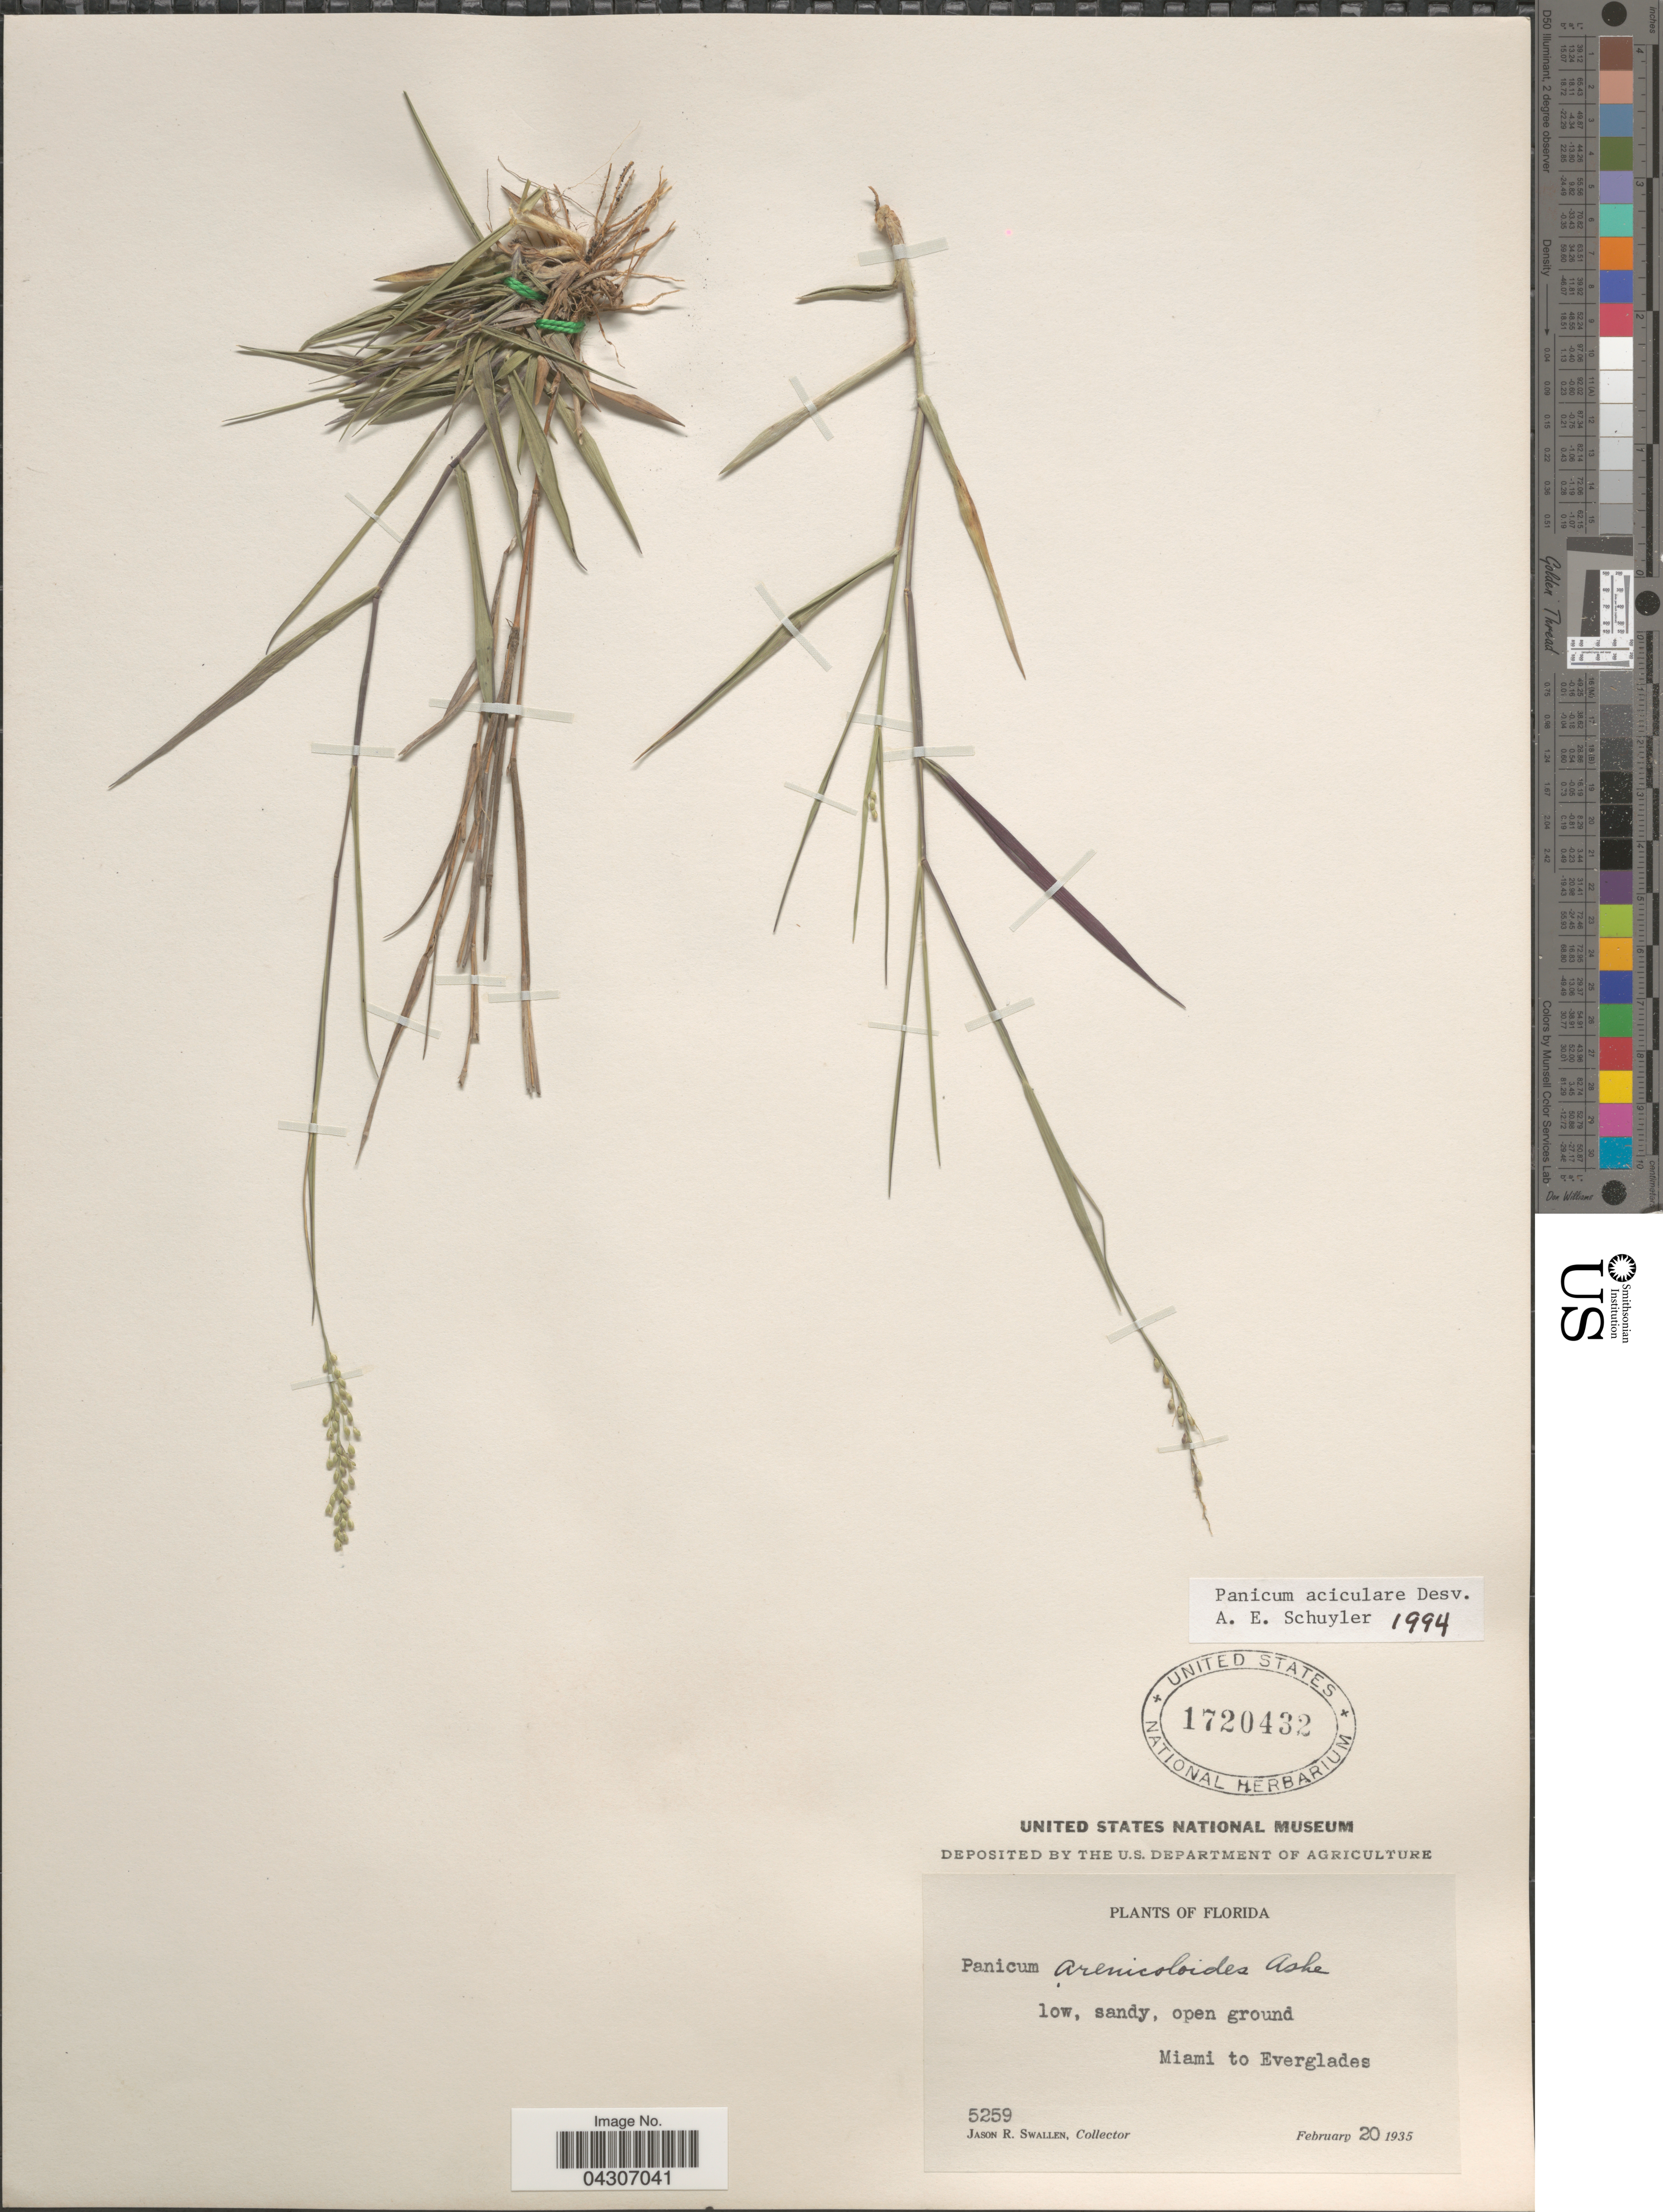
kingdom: Plantae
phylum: Tracheophyta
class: Liliopsida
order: Poales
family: Poaceae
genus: Dichanthelium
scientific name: Dichanthelium aciculare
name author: (Desv. ex Poir.) Gould & C.A. Clark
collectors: J. R. Swallen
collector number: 5259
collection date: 1935-02-20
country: United States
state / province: Florida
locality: Miami to Everglades.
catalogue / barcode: US 1720432